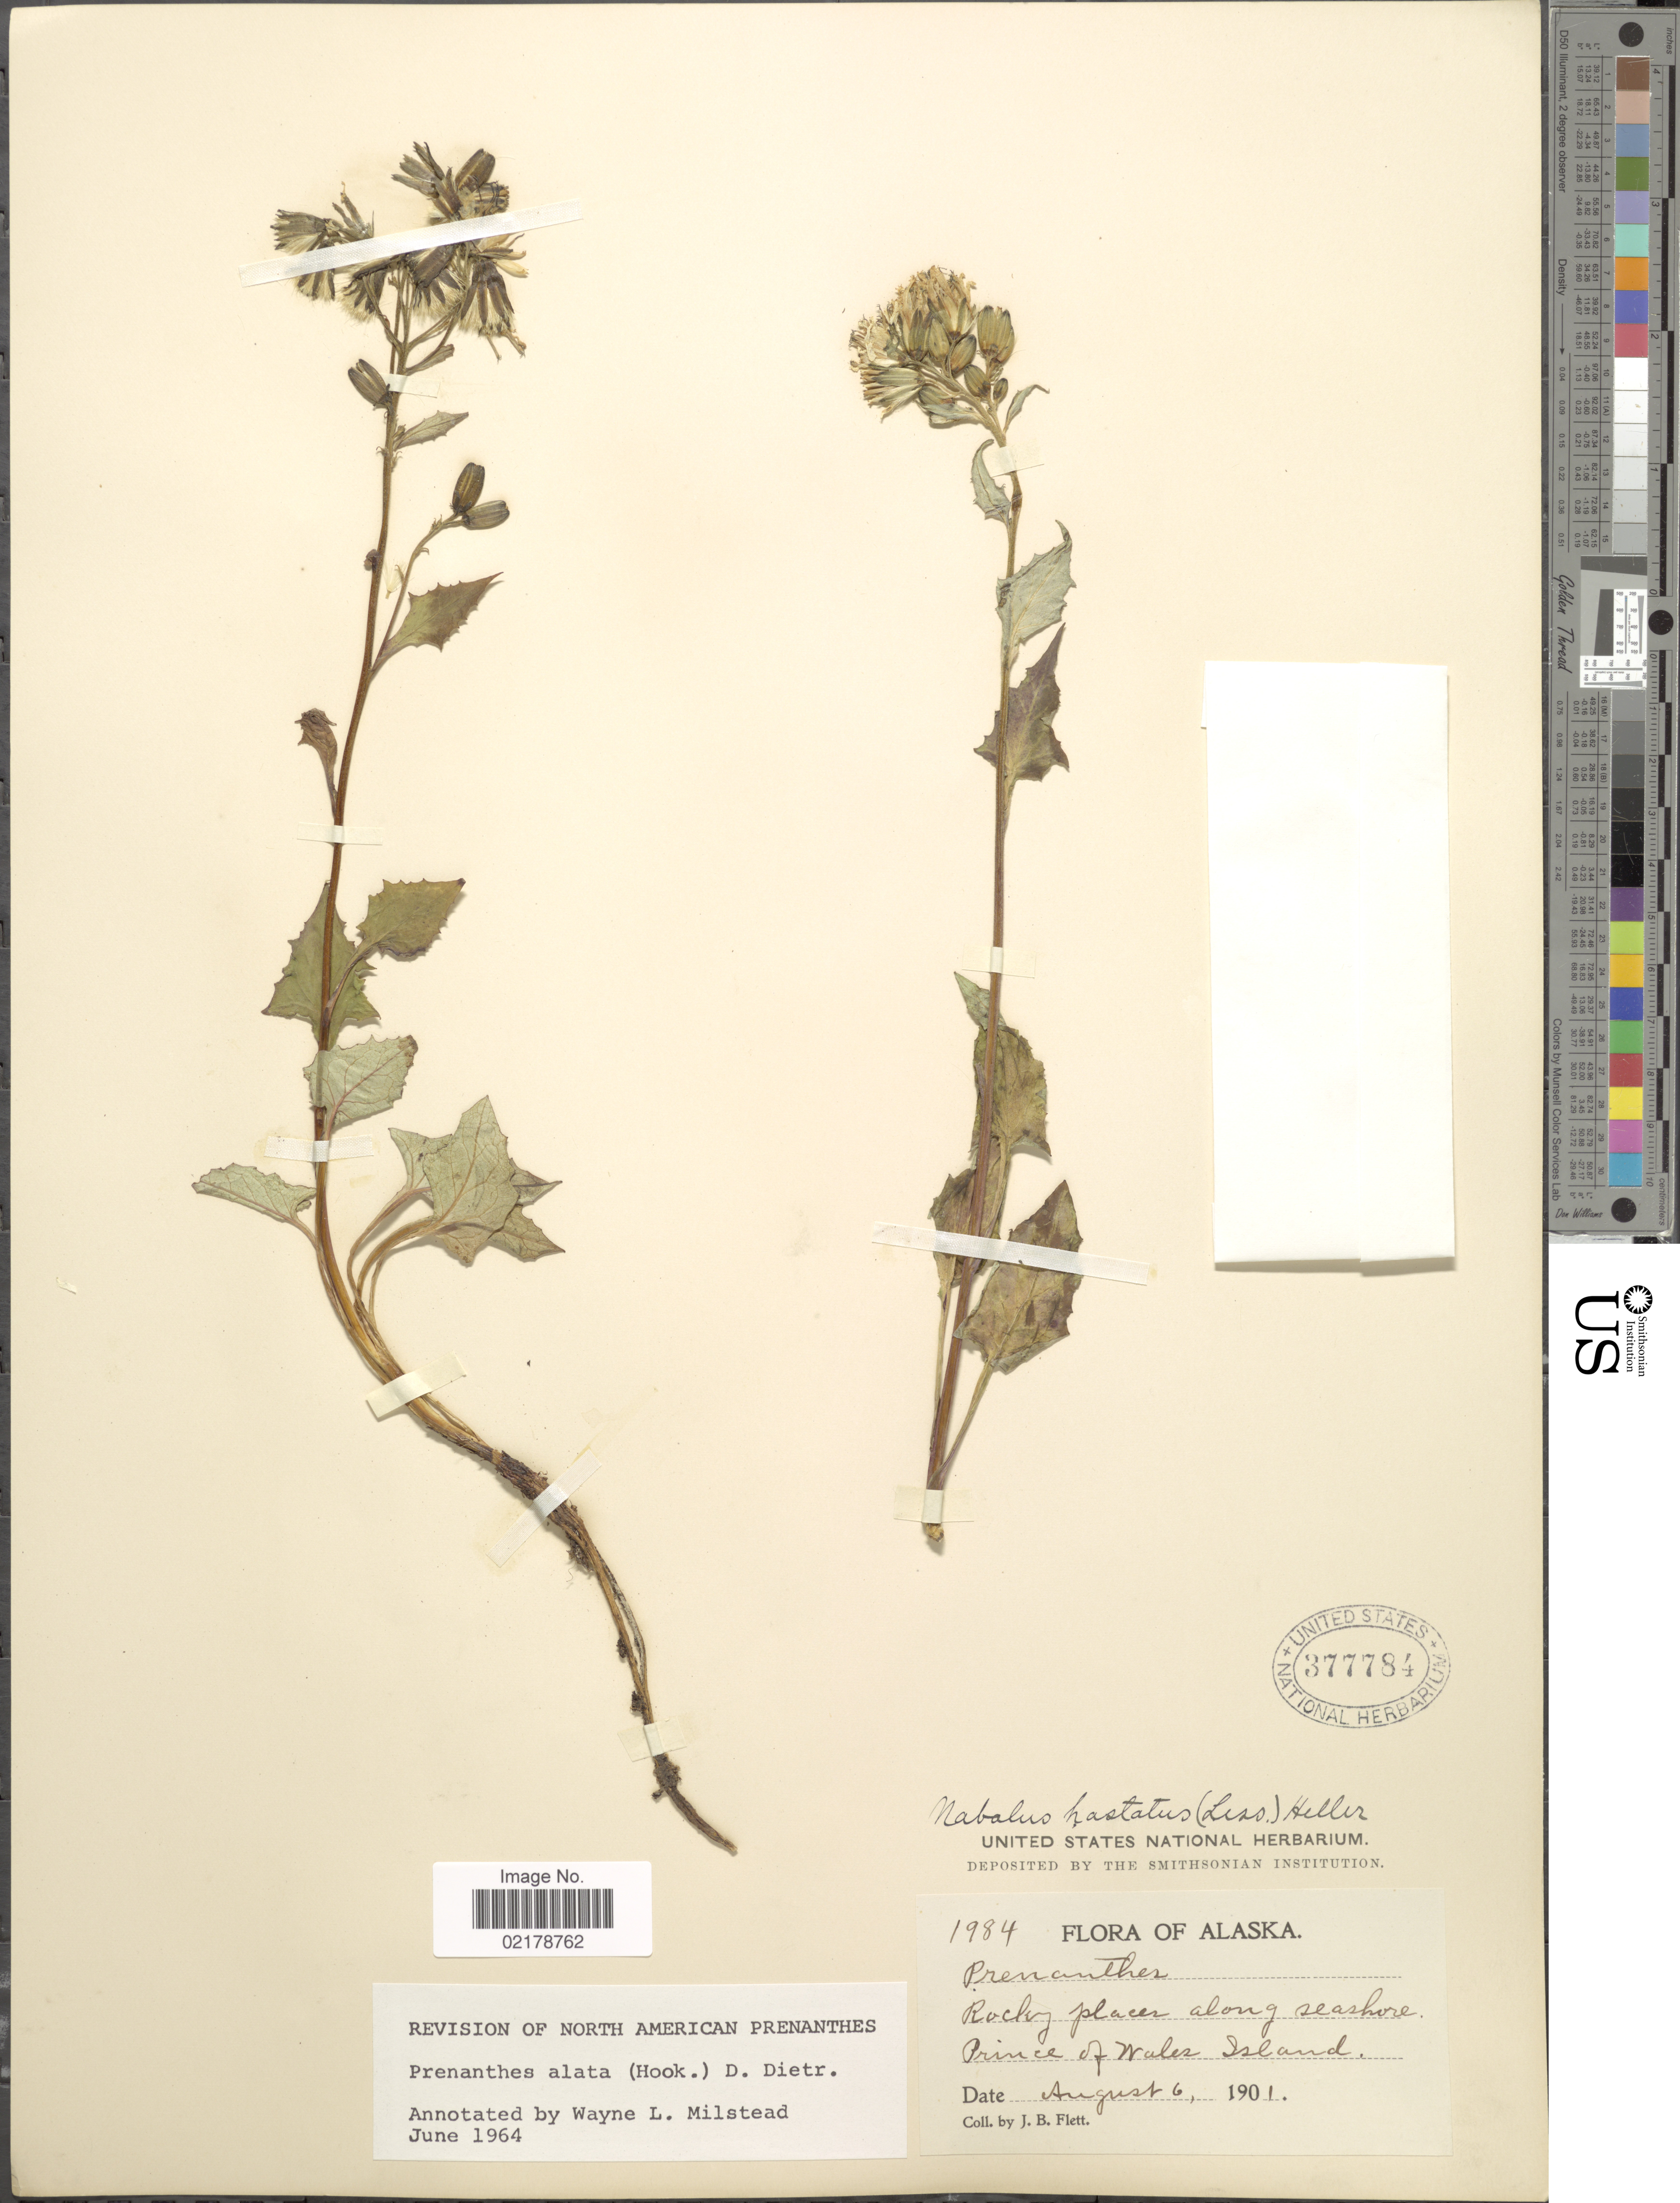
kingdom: Plantae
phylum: Tracheophyta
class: Magnoliopsida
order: Asterales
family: Asteraceae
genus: Nabalus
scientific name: Nabalus alatus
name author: Hook.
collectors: J. Flett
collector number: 1984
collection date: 1901-08-06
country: United States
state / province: Alaska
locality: Rocky places along seashore. Prince of Wales Island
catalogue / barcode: US 377784